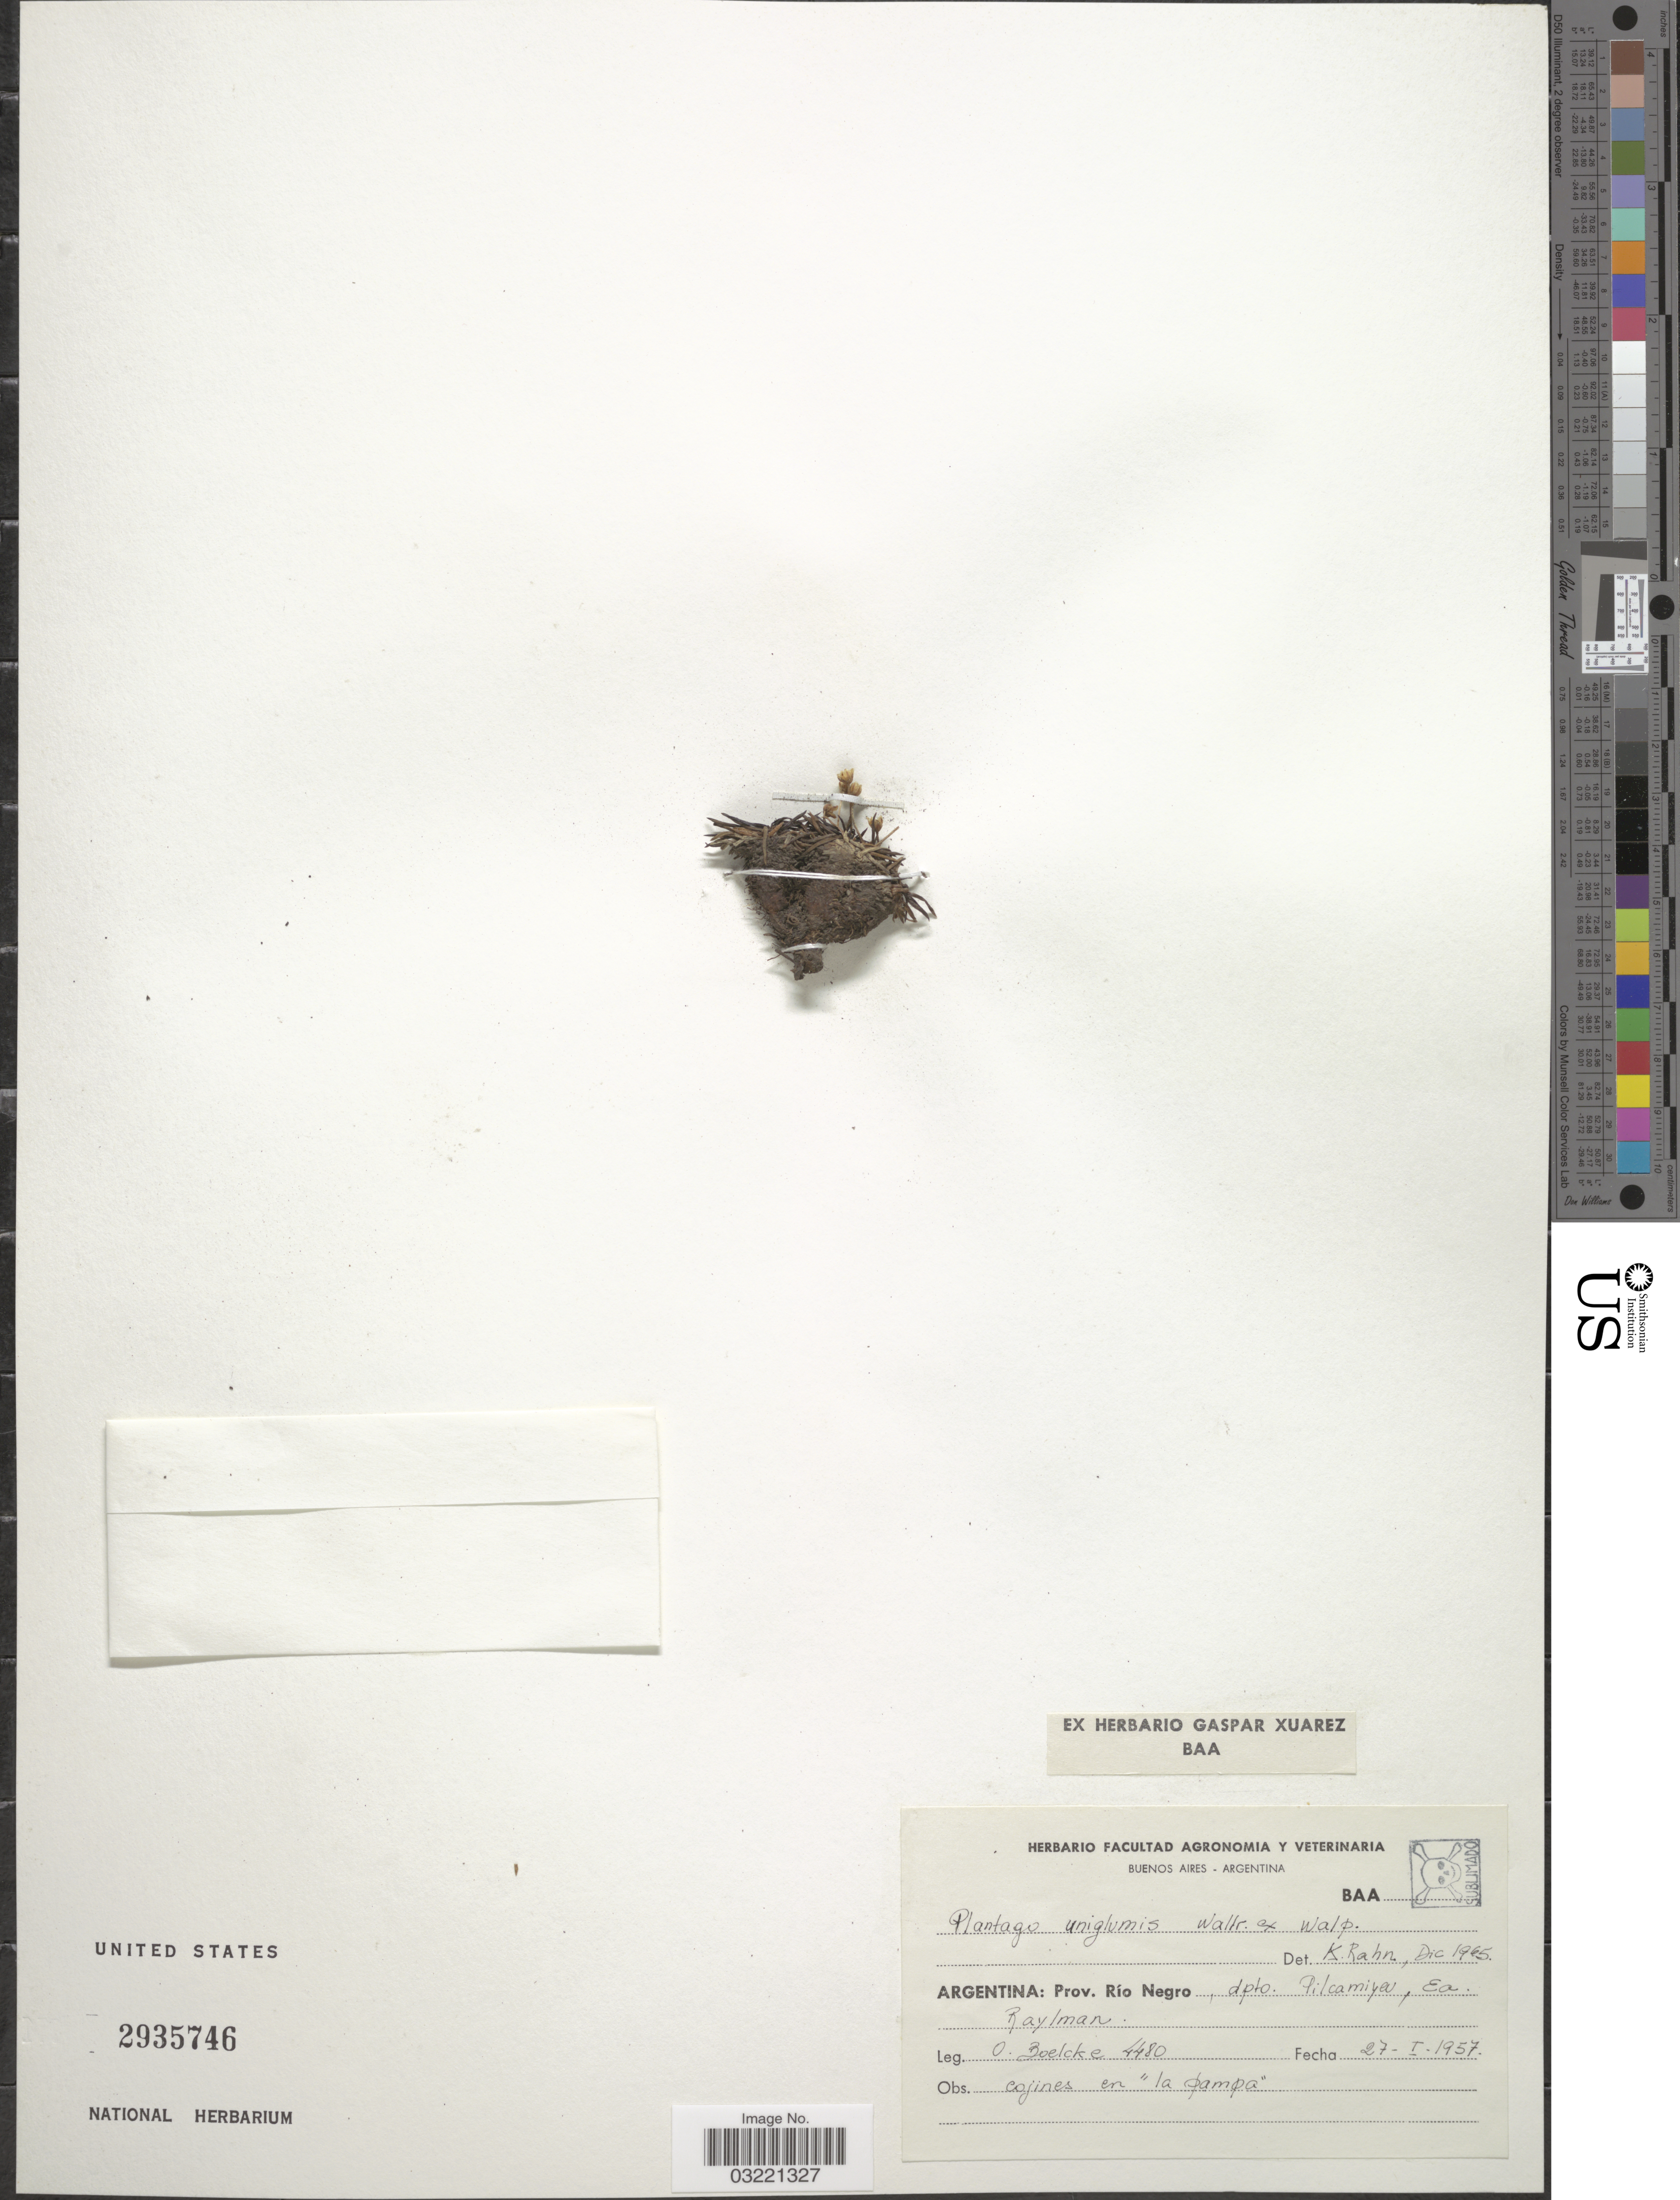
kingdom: Plantae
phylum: Tracheophyta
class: Magnoliopsida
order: Lamiales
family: Plantaginaceae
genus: Plantago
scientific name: Plantago uniglumis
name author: Wallr. ex Walp.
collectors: O. Boelcke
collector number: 4480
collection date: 1957-01-27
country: Argentina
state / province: Rio Negro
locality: Dpto. Pilcamiya, Ea. Raylman.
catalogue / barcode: US 2935746